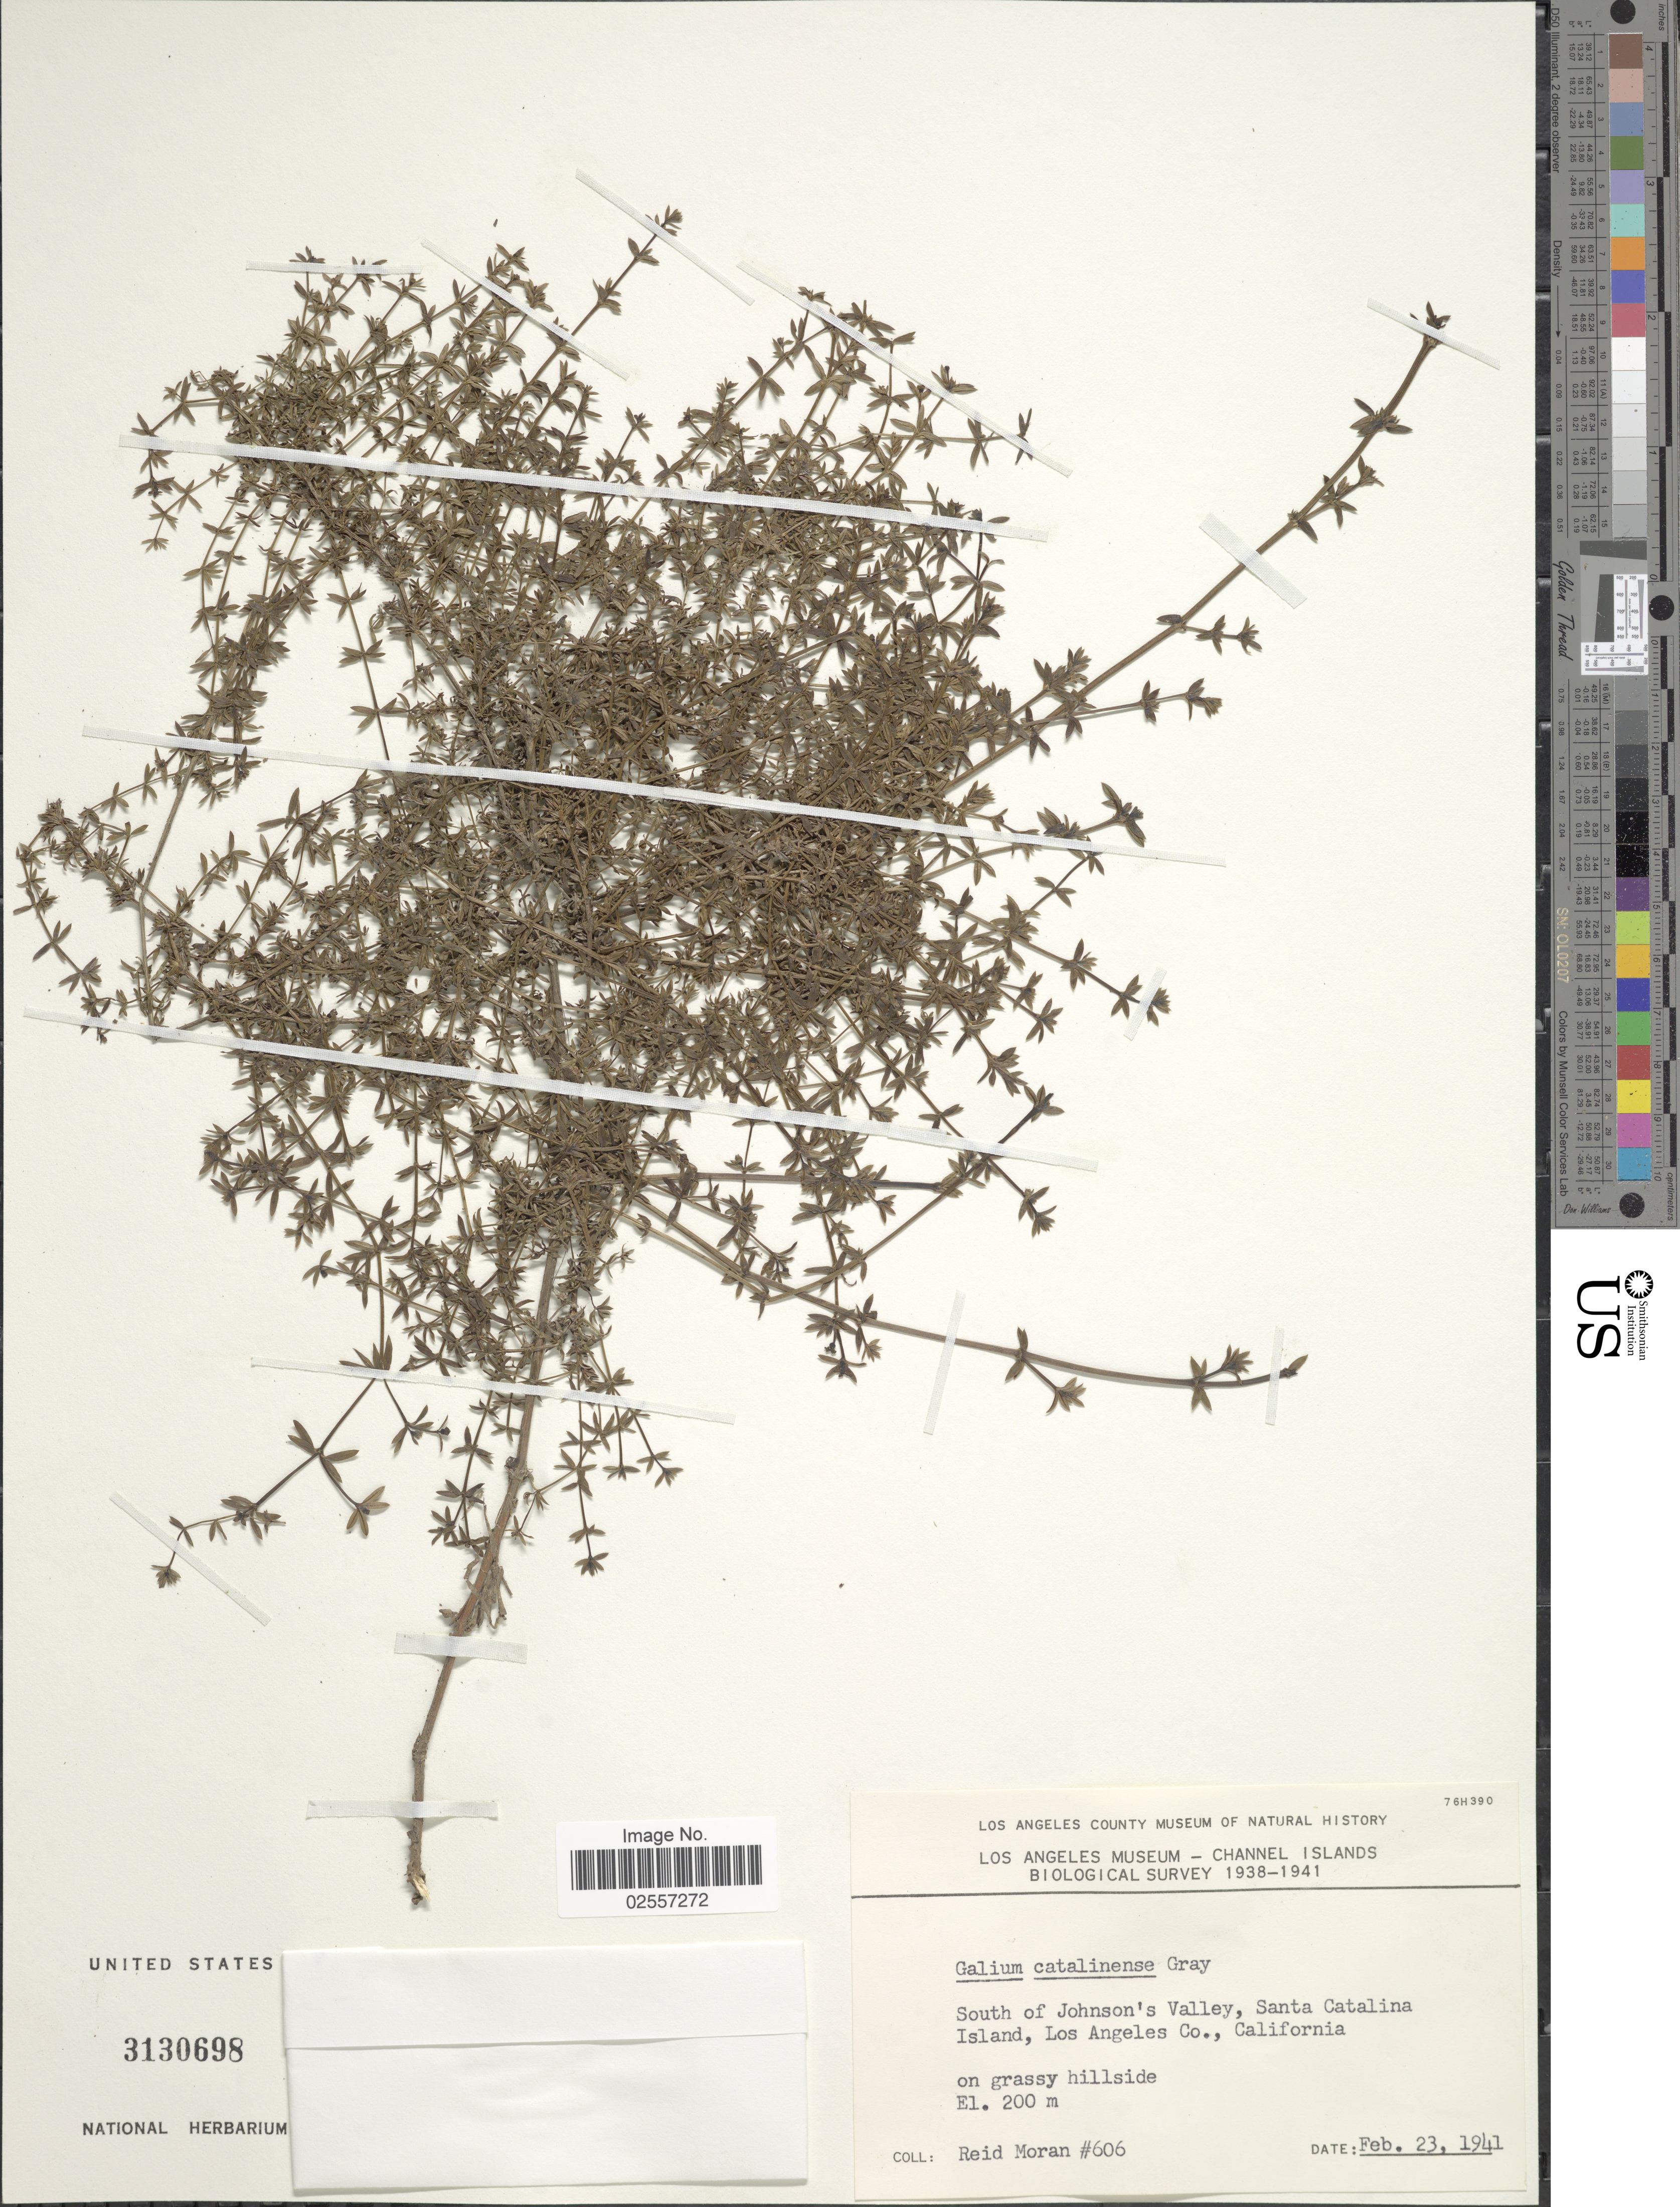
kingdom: Plantae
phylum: Tracheophyta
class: Magnoliopsida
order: Gentianales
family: Rubiaceae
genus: Galium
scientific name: Galium catalinense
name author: A. Gray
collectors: R. V. Moran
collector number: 606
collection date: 1941-02-23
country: United States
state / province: California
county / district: Los Angeles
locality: Channel Islands. South of Johnson's Valley, Santa Catalina Island, Los Angeles Co.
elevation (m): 200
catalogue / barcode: US 3130698